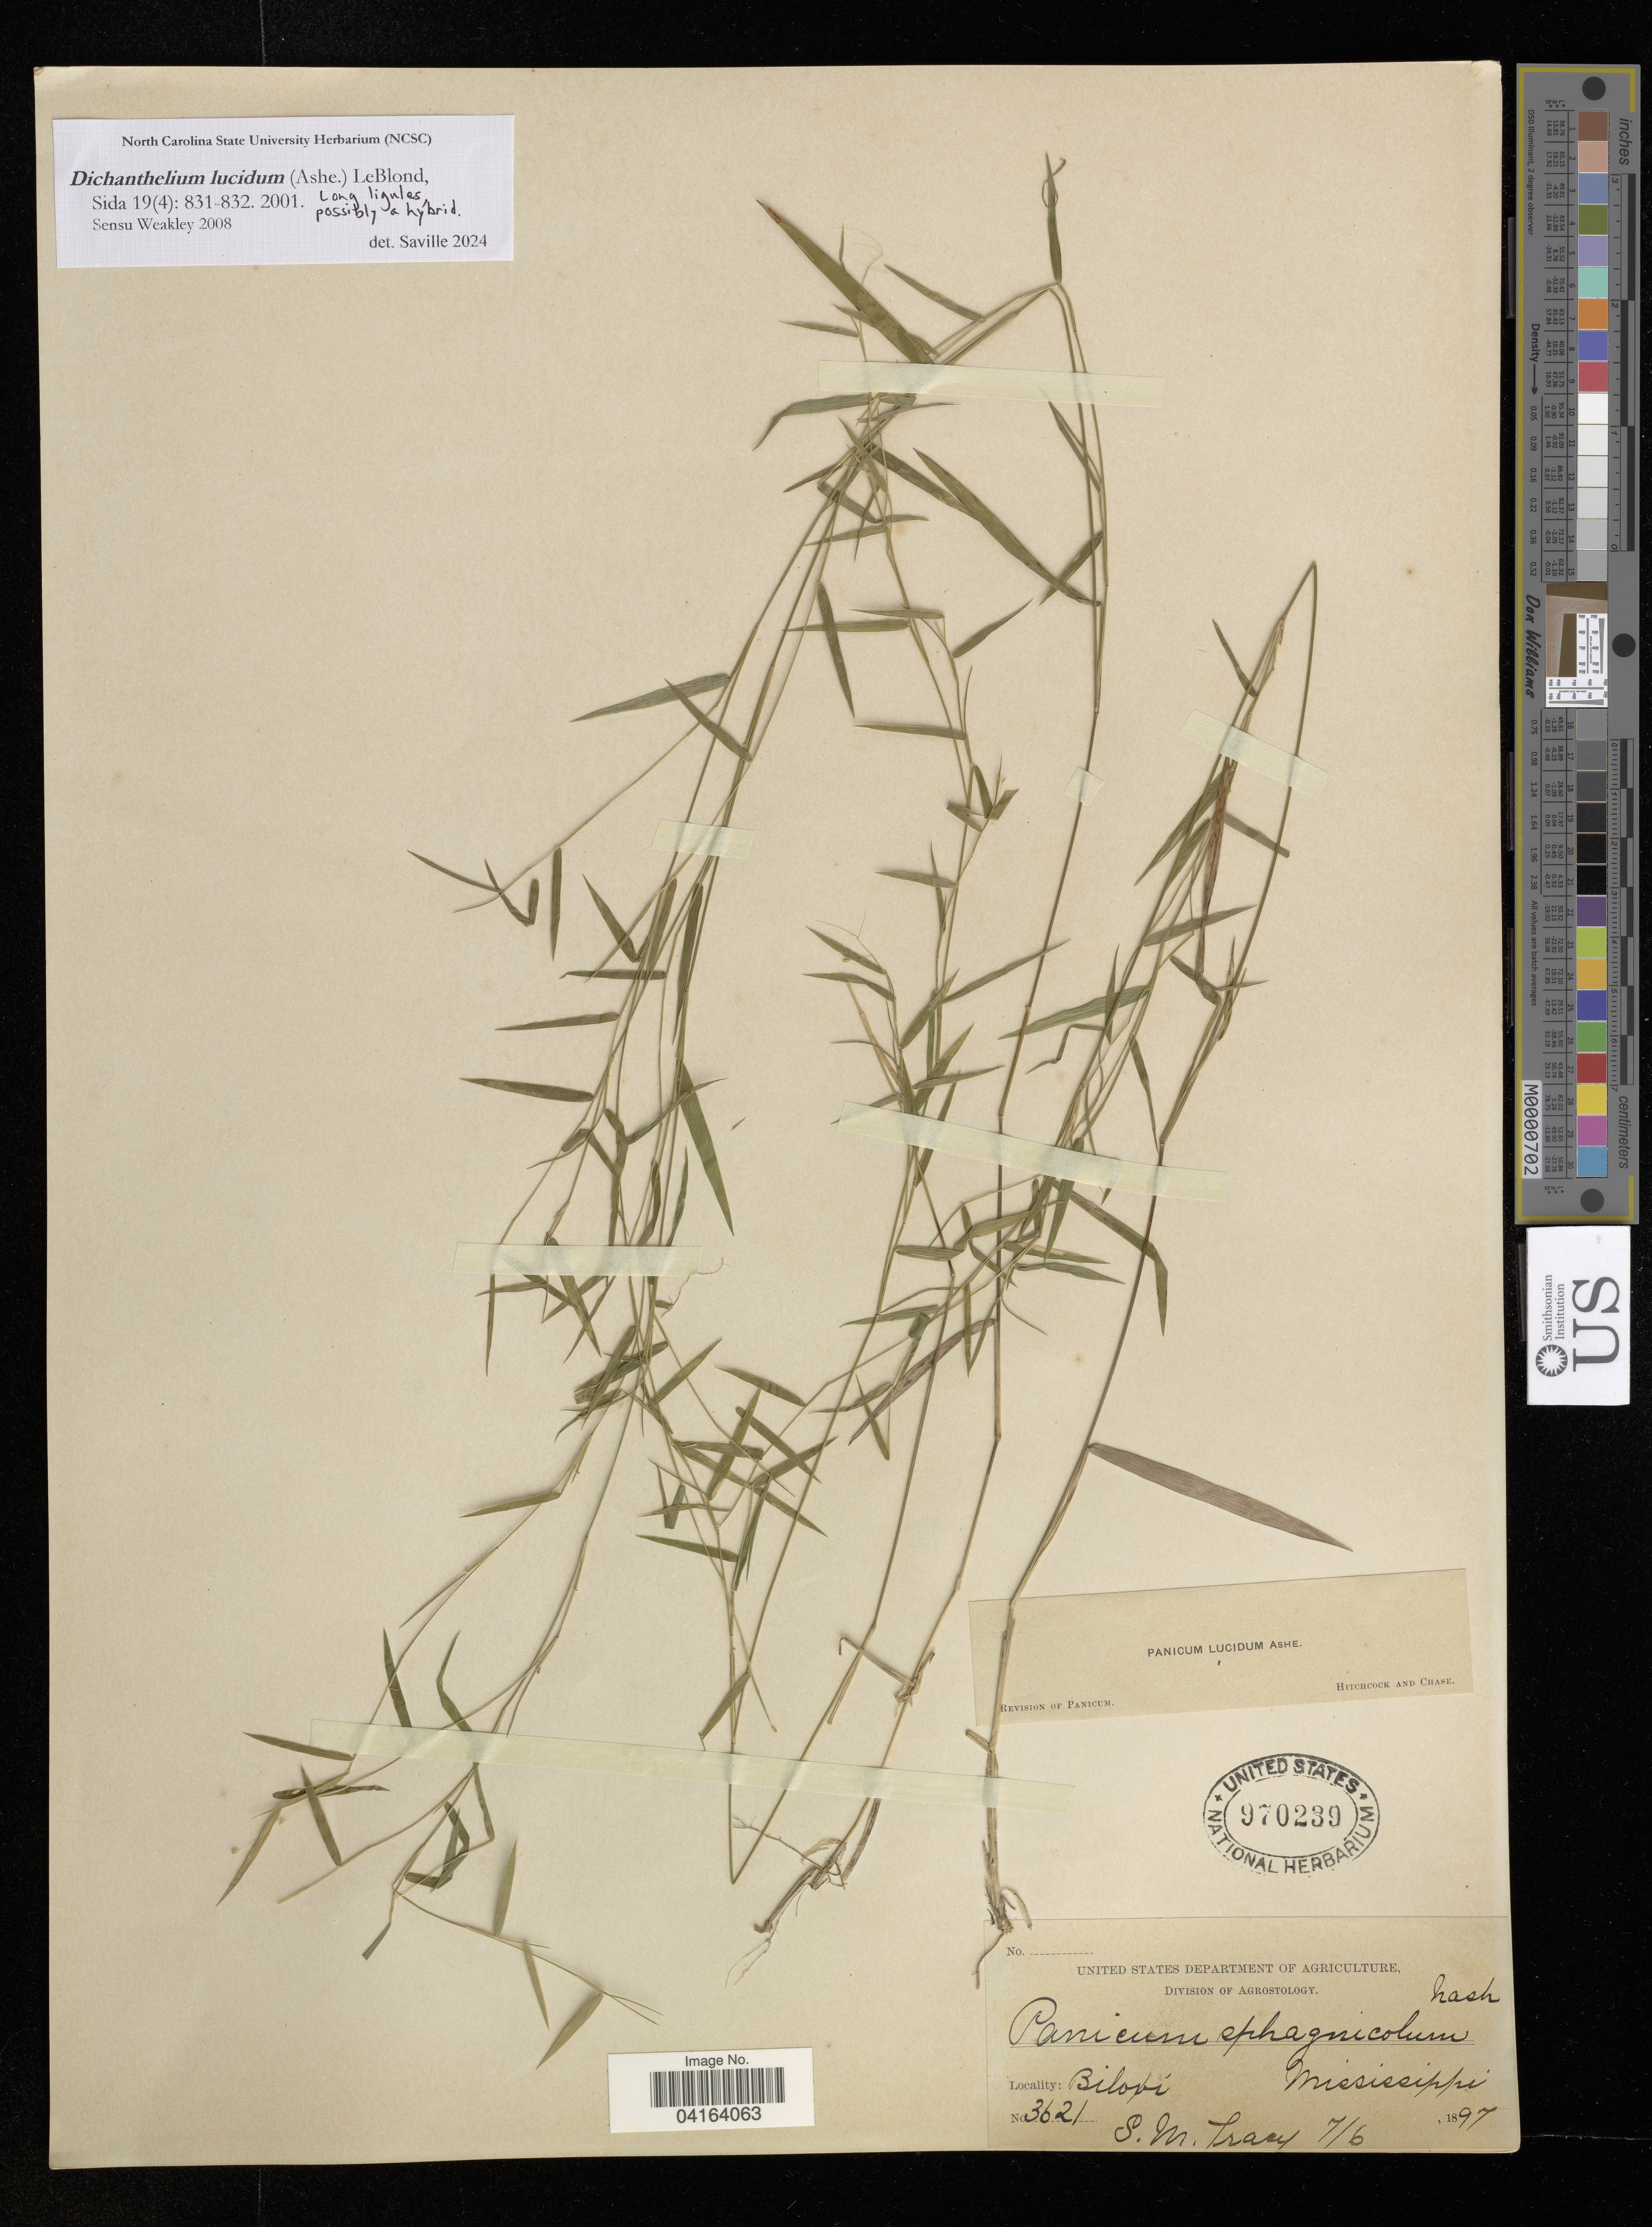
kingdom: Plantae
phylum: Tracheophyta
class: Liliopsida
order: Poales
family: Poaceae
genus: Dichanthelium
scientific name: Dichanthelium lucidum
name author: (Ashe) LeBlond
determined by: Saville, A. C., (NCSC), North Carolina State University (UNITED STATES)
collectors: S. M. Tracy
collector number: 3621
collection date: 1897-06-07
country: United States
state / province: Mississippi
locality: Biloxi.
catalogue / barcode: US 970239